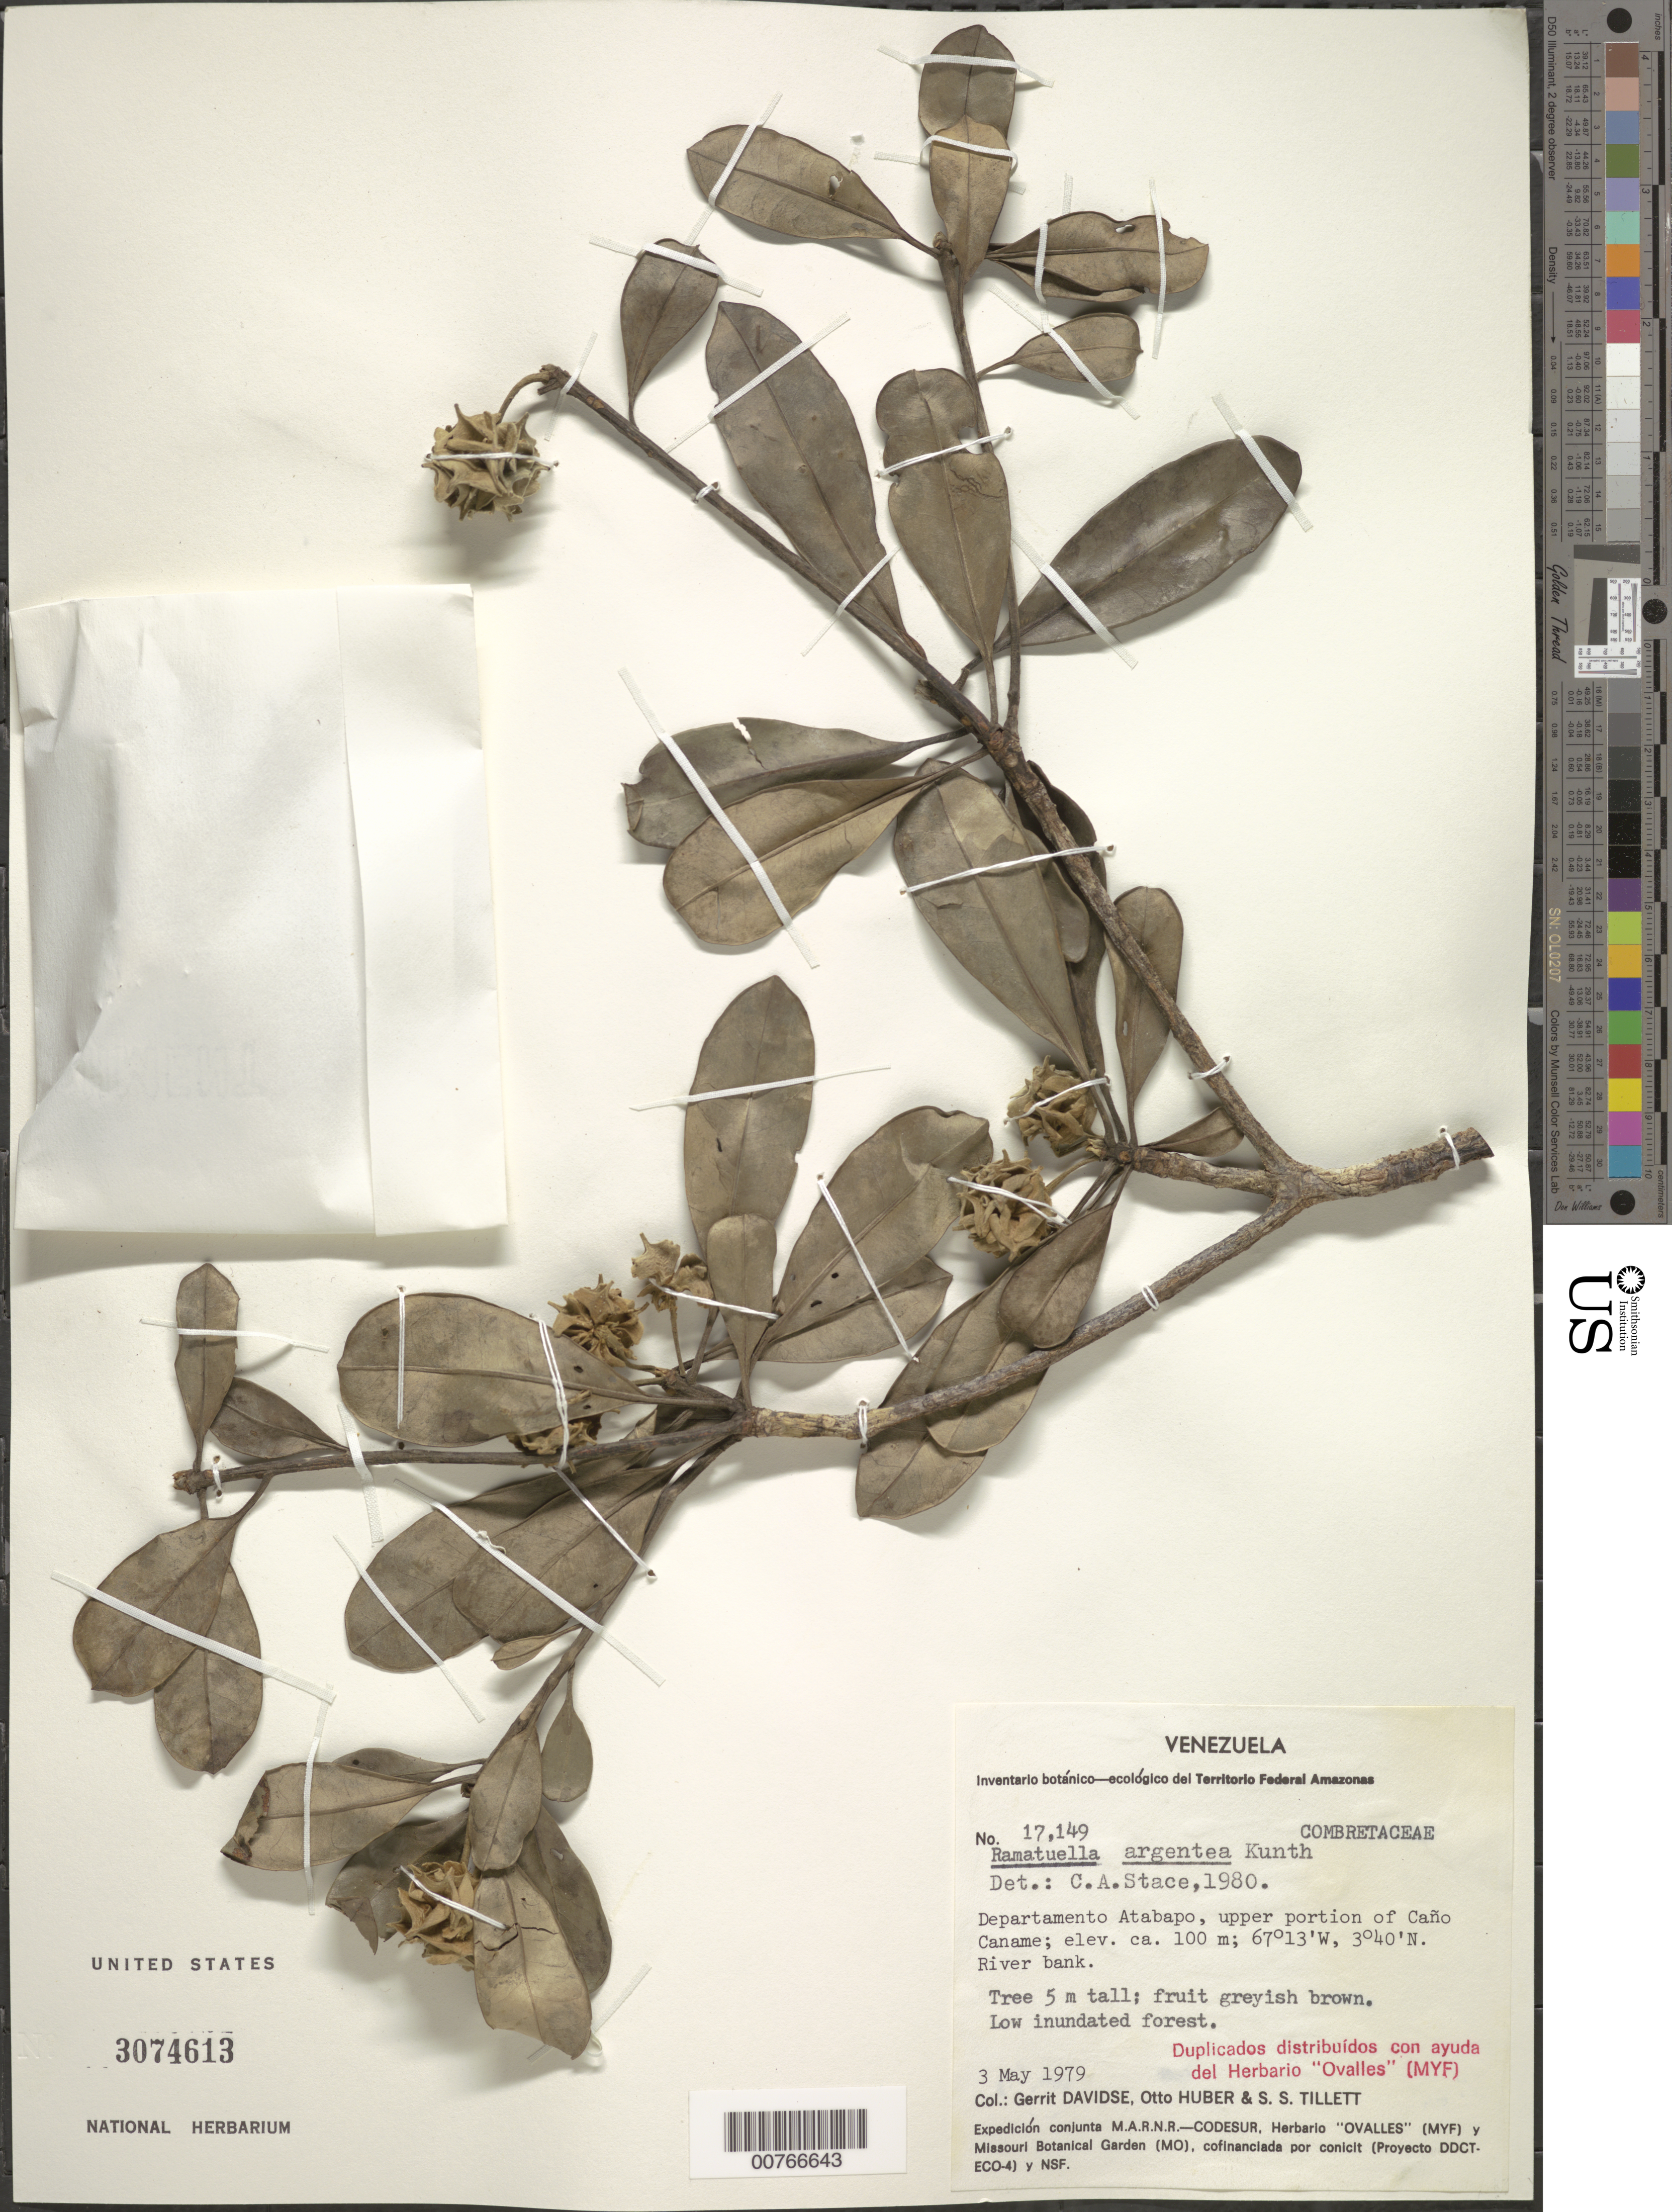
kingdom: Plantae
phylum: Tracheophyta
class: Magnoliopsida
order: Myrtales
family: Combretaceae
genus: Terminalia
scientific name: Terminalia ramatuella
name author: Alwan & Stace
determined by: Stace, C. A.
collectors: G. Davidse, O. Huber & S. S. Tillett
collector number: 17149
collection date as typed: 3-May-79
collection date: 1979-05-03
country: Venezuela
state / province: Amazonas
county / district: Atabapo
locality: Caño Caname, upper portion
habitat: Low inundated forest, riverbank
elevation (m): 100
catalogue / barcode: US 3074613